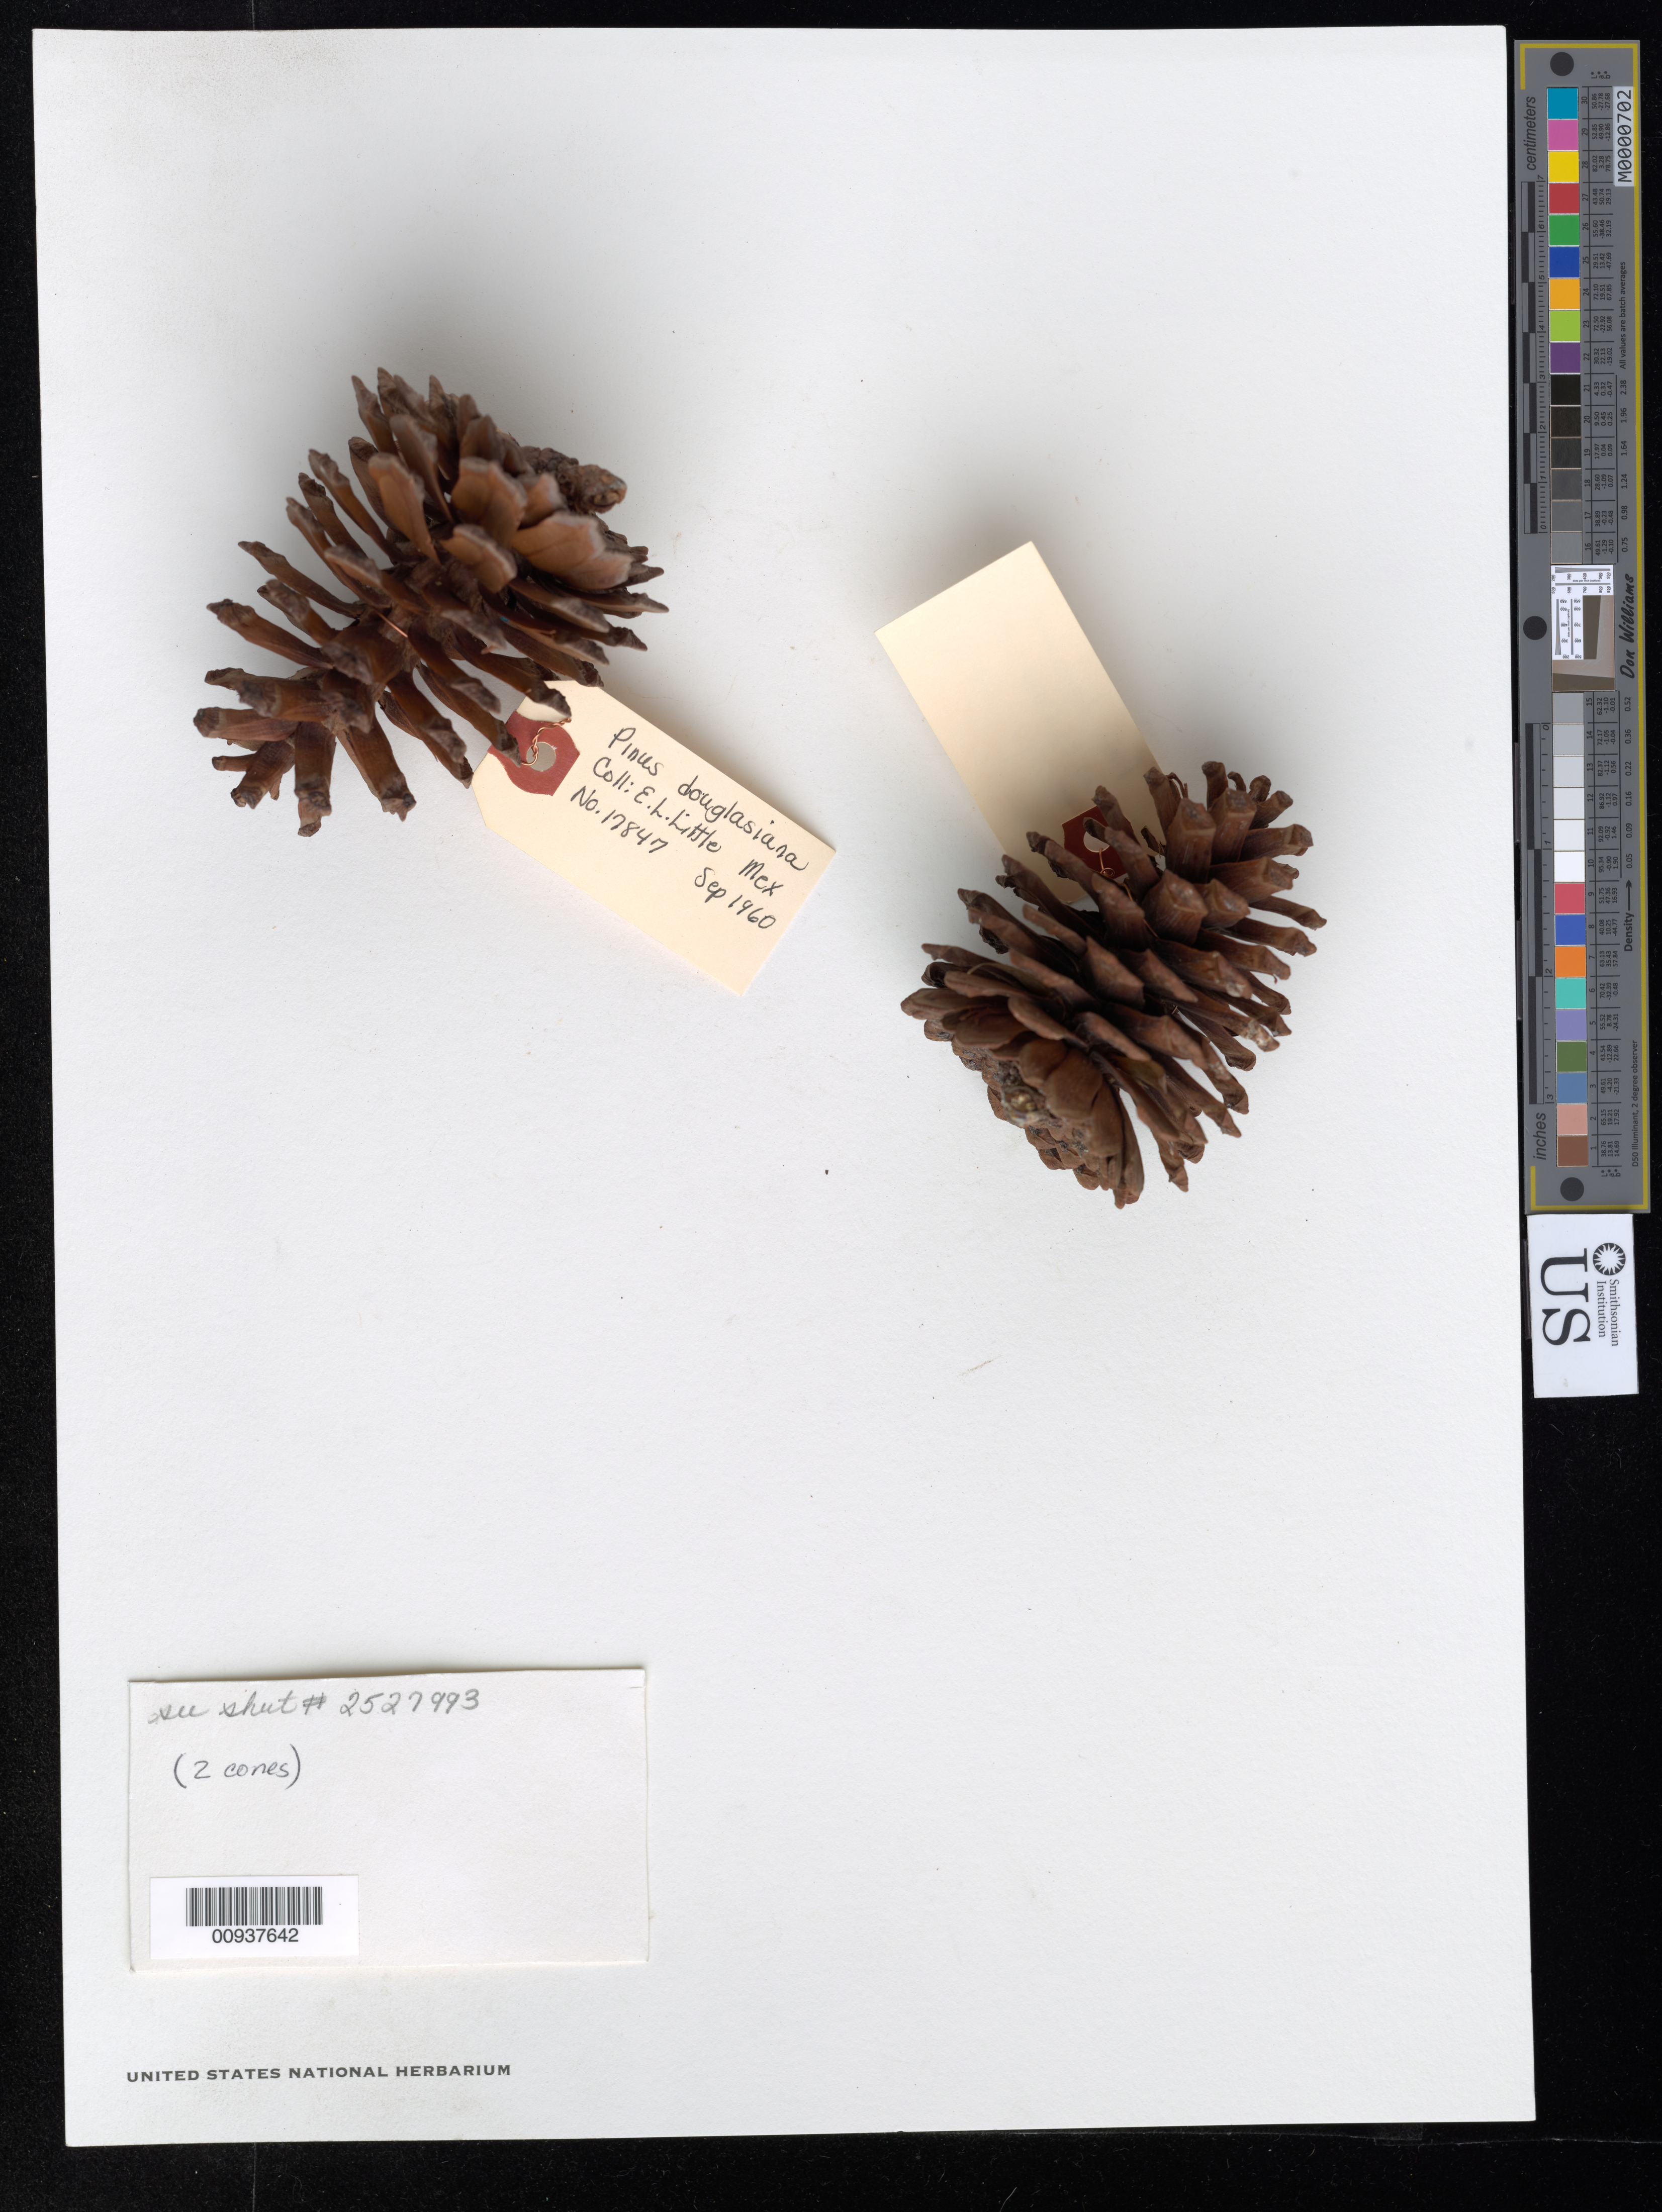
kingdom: Plantae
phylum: Tracheophyta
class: Pinopsida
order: Pinales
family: Pinaceae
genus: Pinus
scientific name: Pinus douglasiana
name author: Martínez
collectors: E. L. Little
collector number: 17847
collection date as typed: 24 Sep 1960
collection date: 1960-09-24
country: Mexico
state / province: Michoacán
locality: Dos Aguas, 100 km. SW of Apatzingán.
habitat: Pine-oak forest.